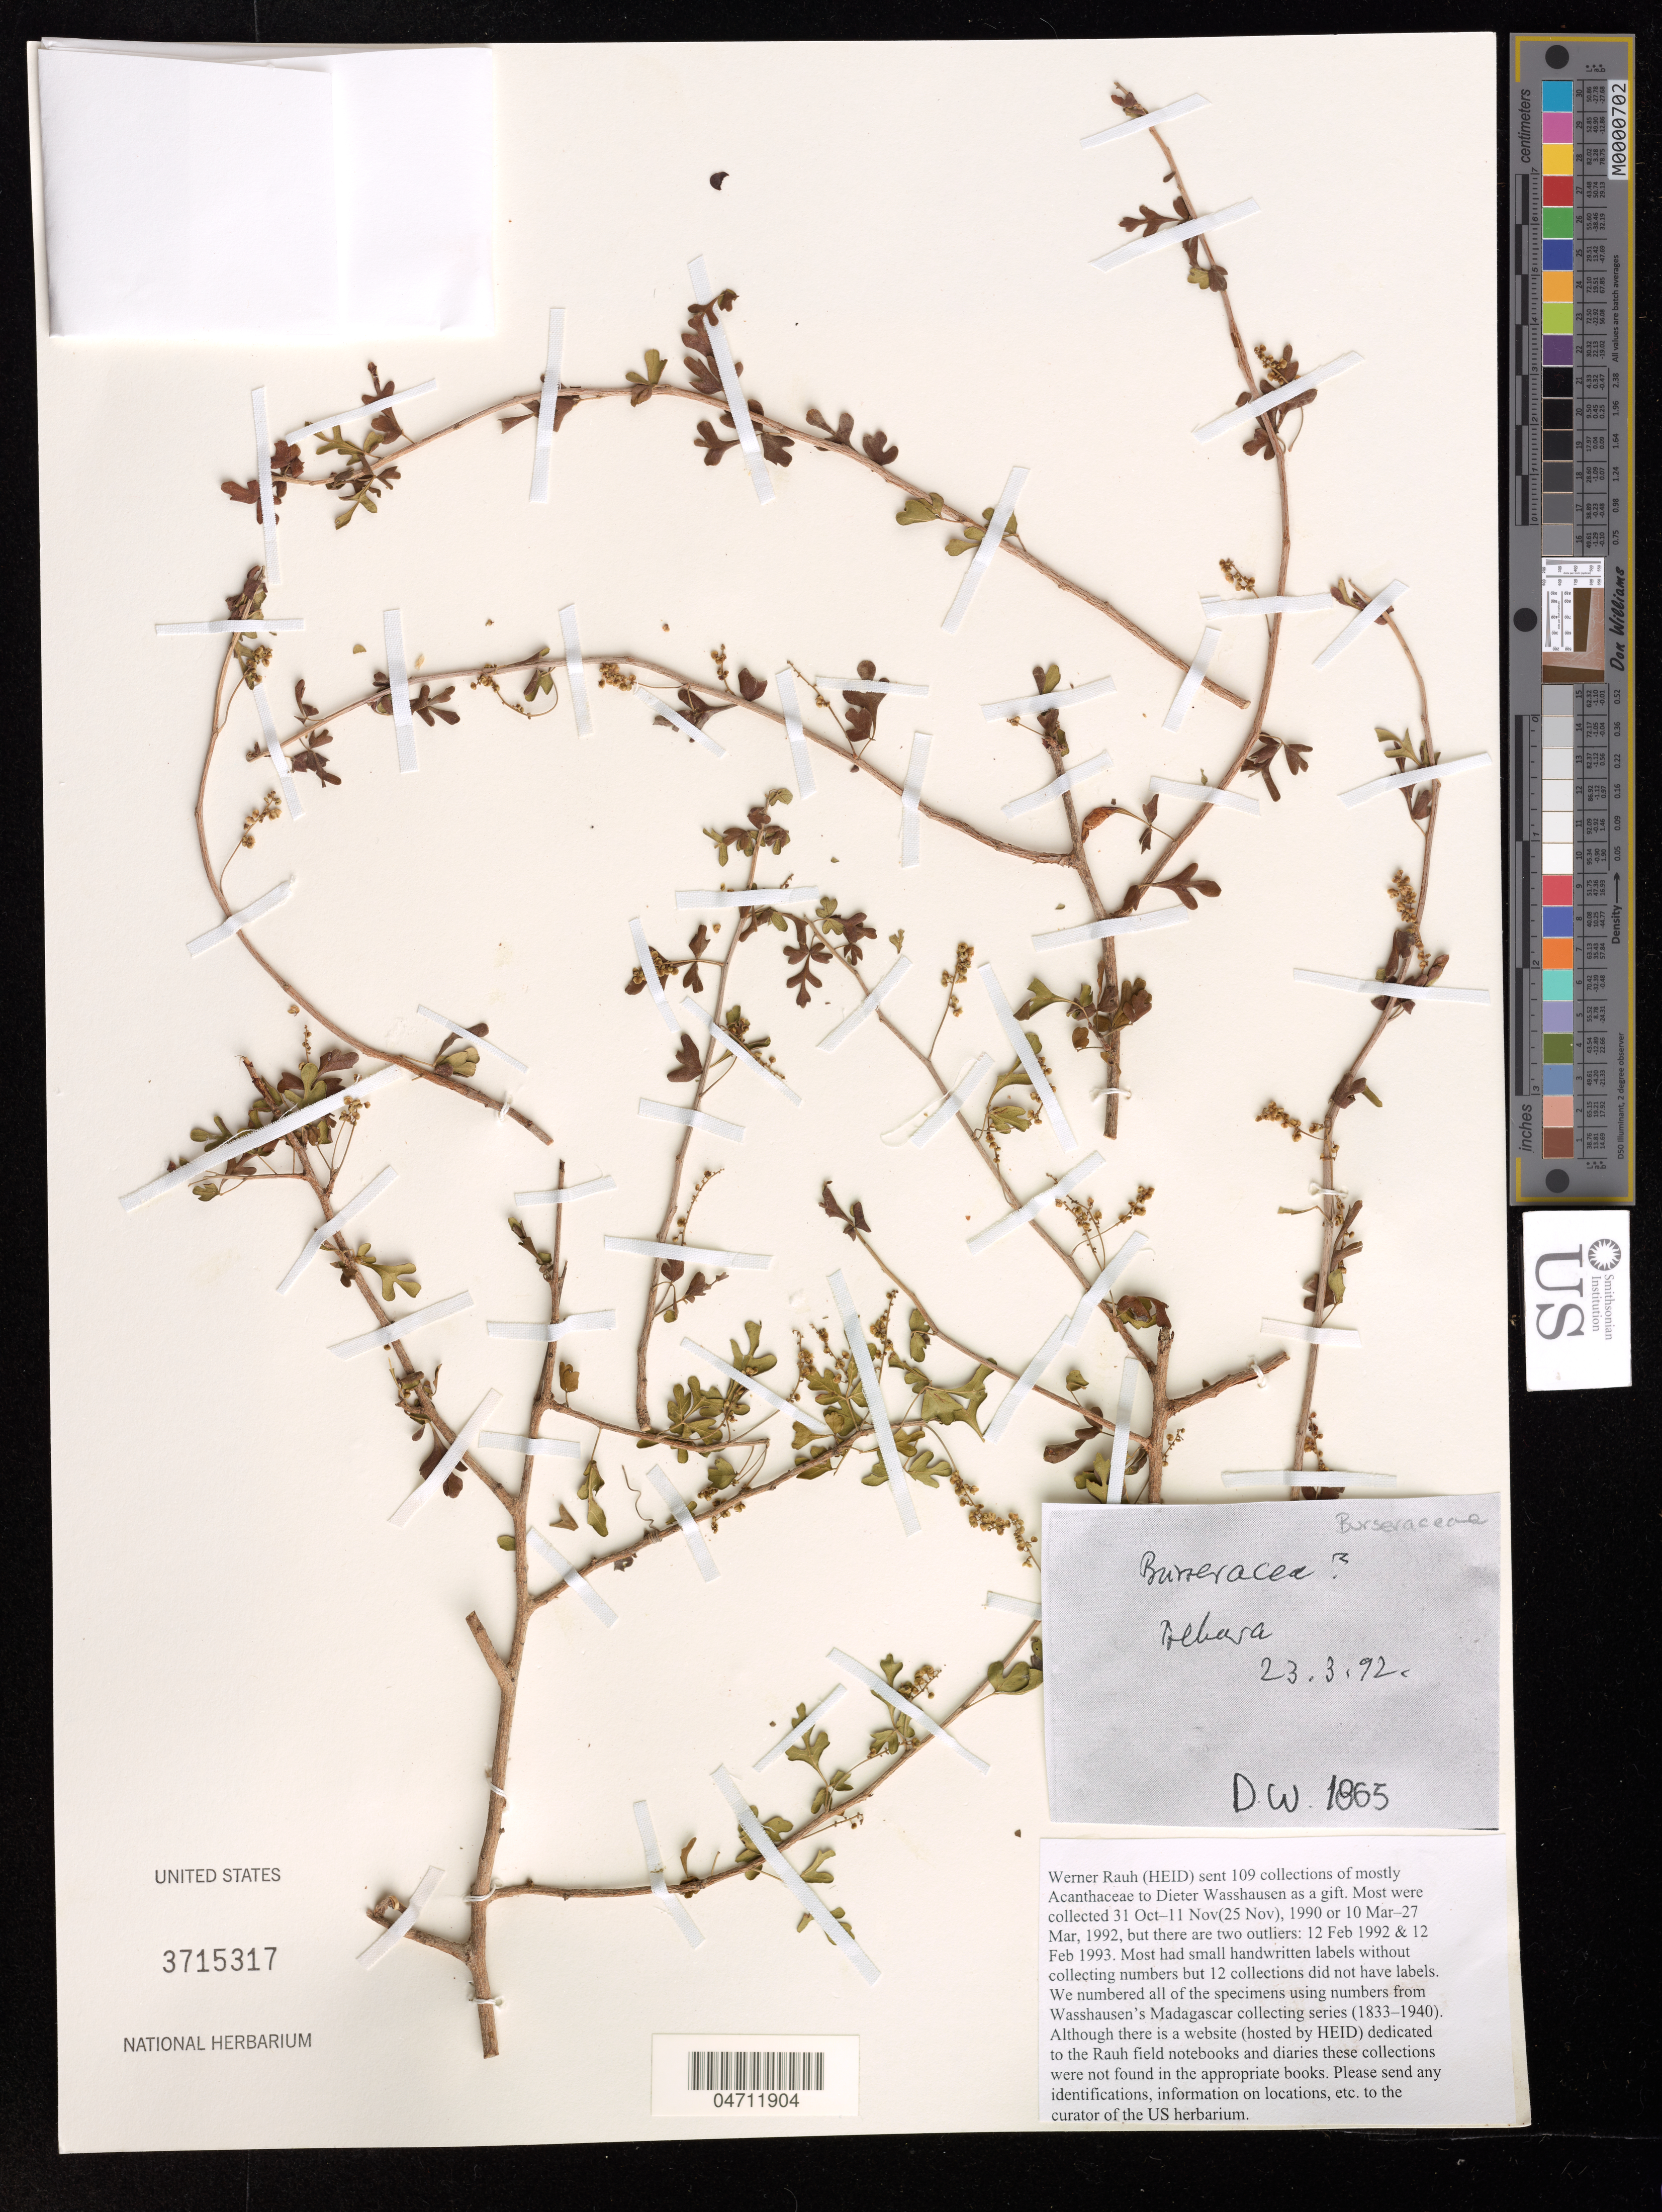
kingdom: Plantae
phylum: Tracheophyta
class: Magnoliopsida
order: Sapindales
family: Burseraceae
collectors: W. Rauh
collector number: DW 1865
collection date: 1992-03-23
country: Madagascar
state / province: Tulear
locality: Androka, Ampanihy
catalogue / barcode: US 3715317